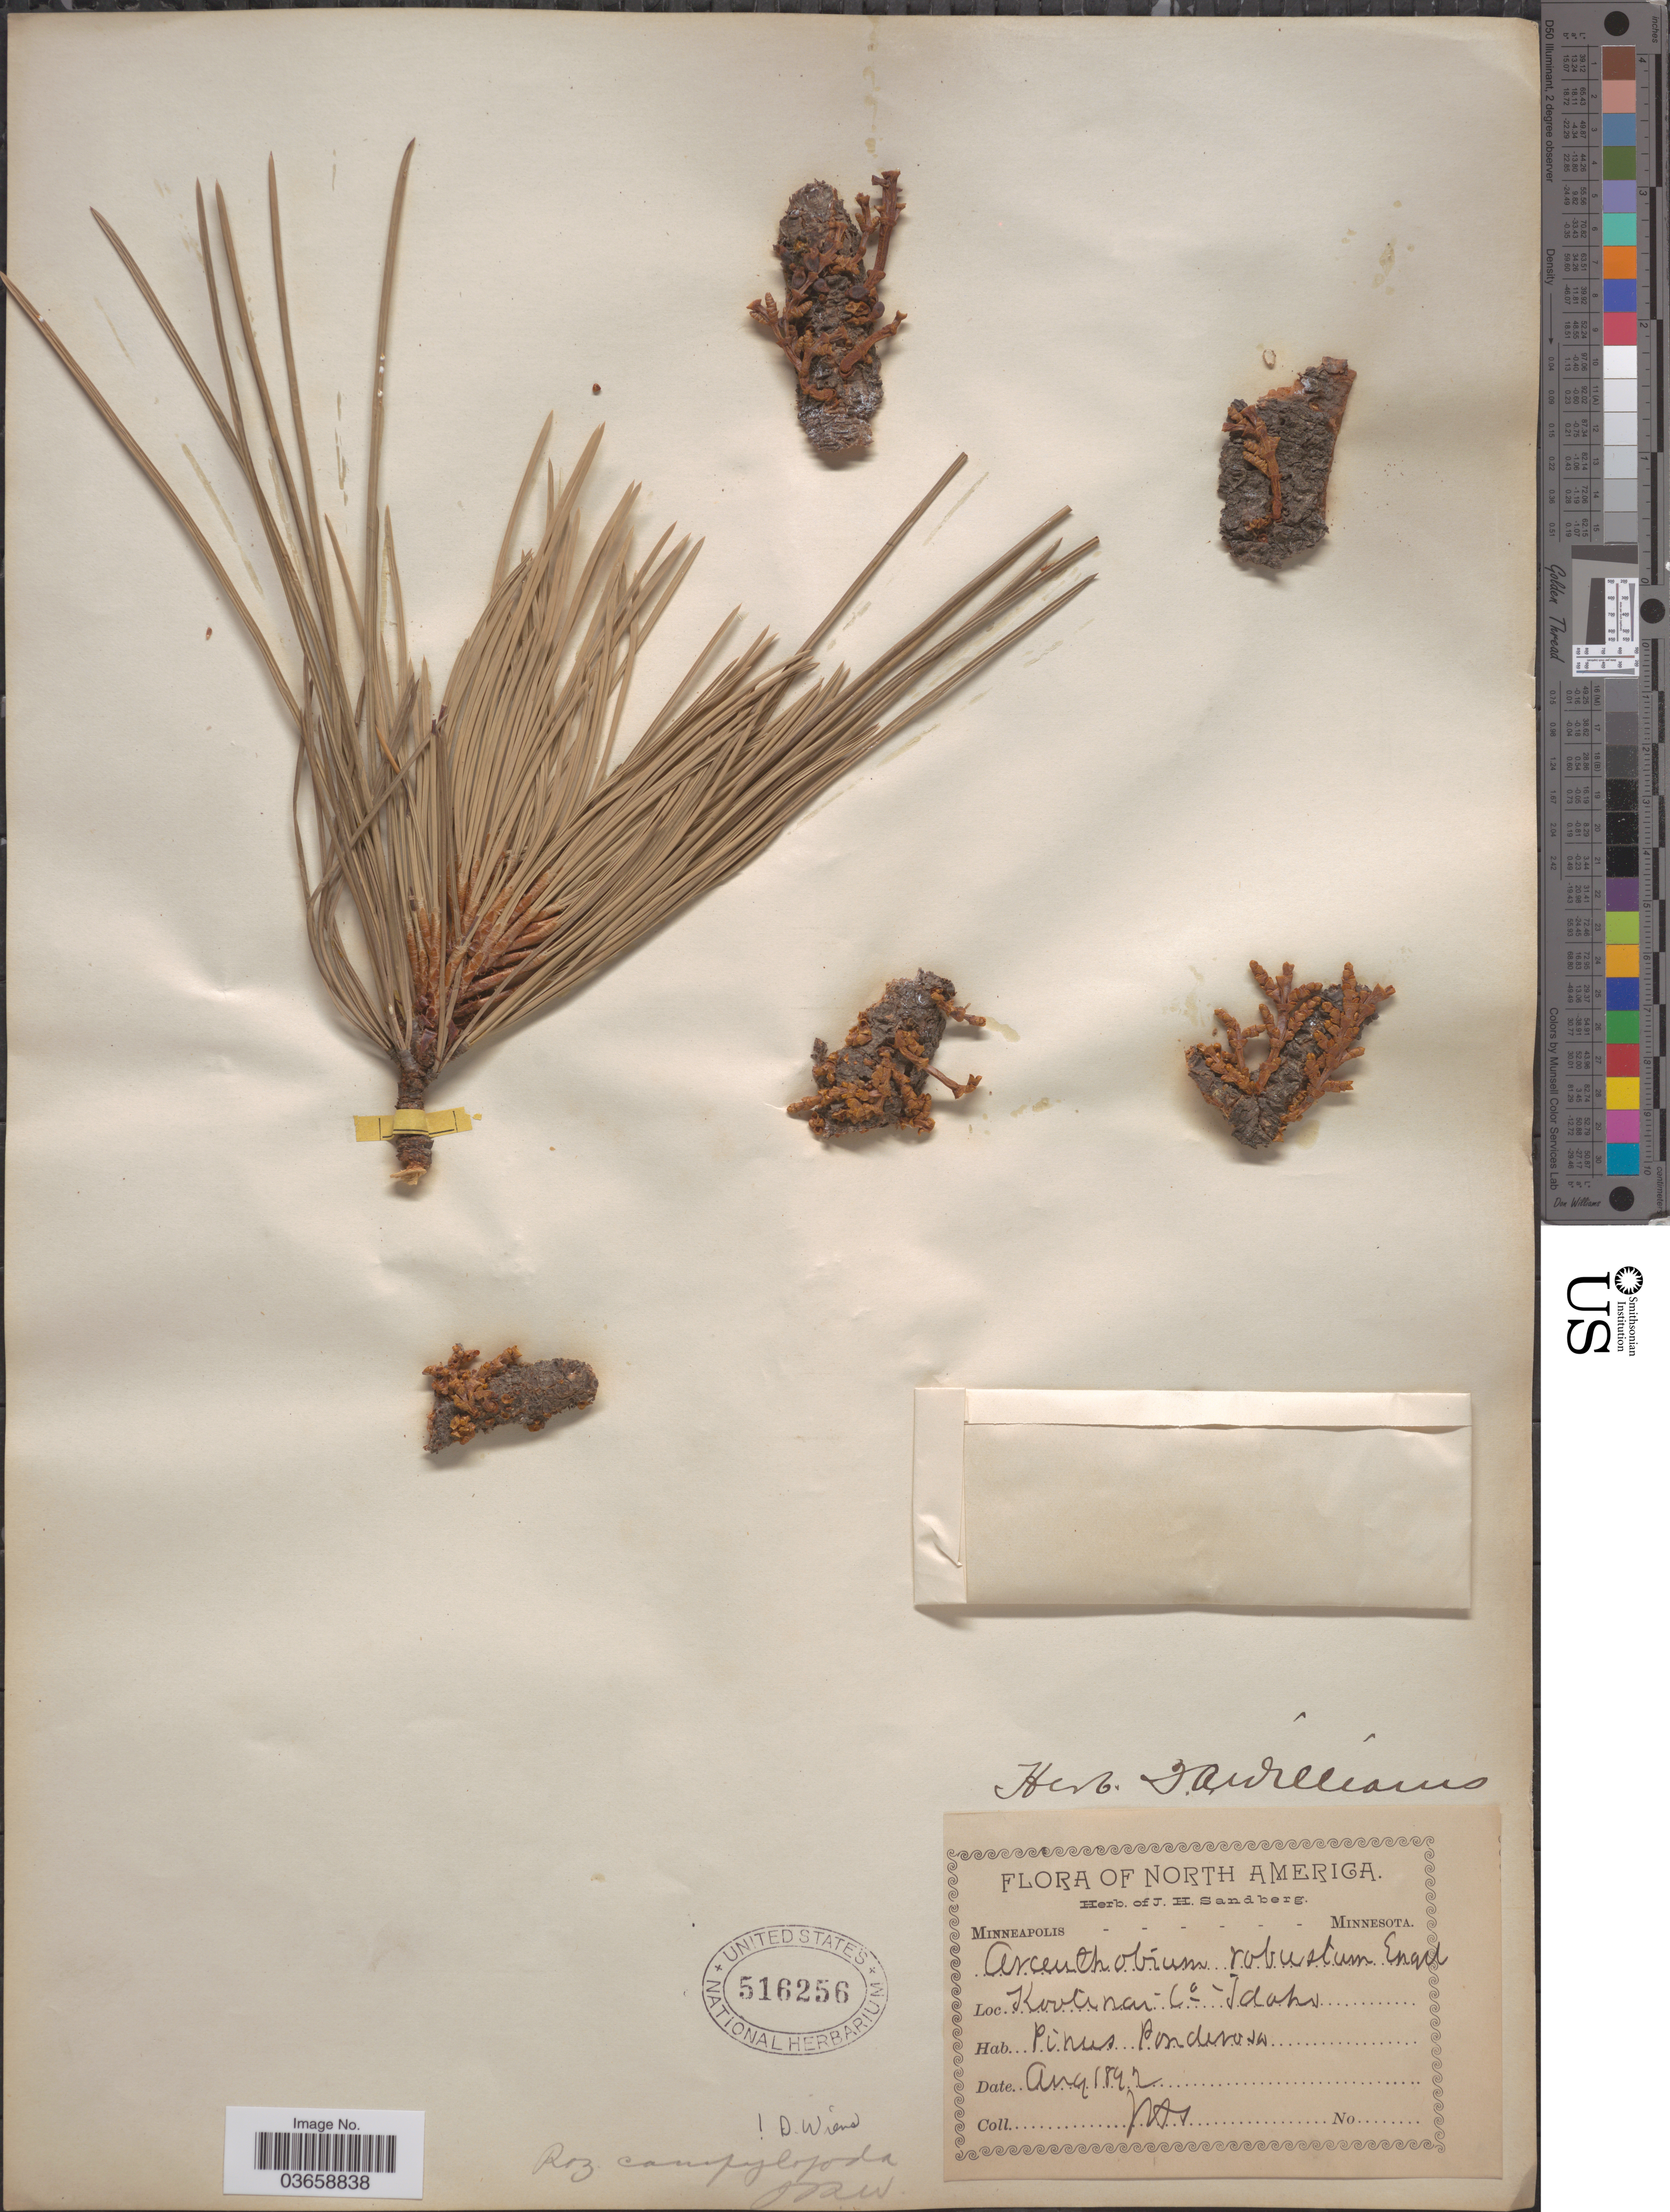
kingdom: Plantae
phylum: Tracheophyta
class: Magnoliopsida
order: Santalales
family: Viscaceae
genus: Arceuthobium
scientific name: Arceuthobium campylopodum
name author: Engelm.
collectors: J. H. Sandberg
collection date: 1892-08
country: United States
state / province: Idaho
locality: Kootenai Co.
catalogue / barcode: US 516256